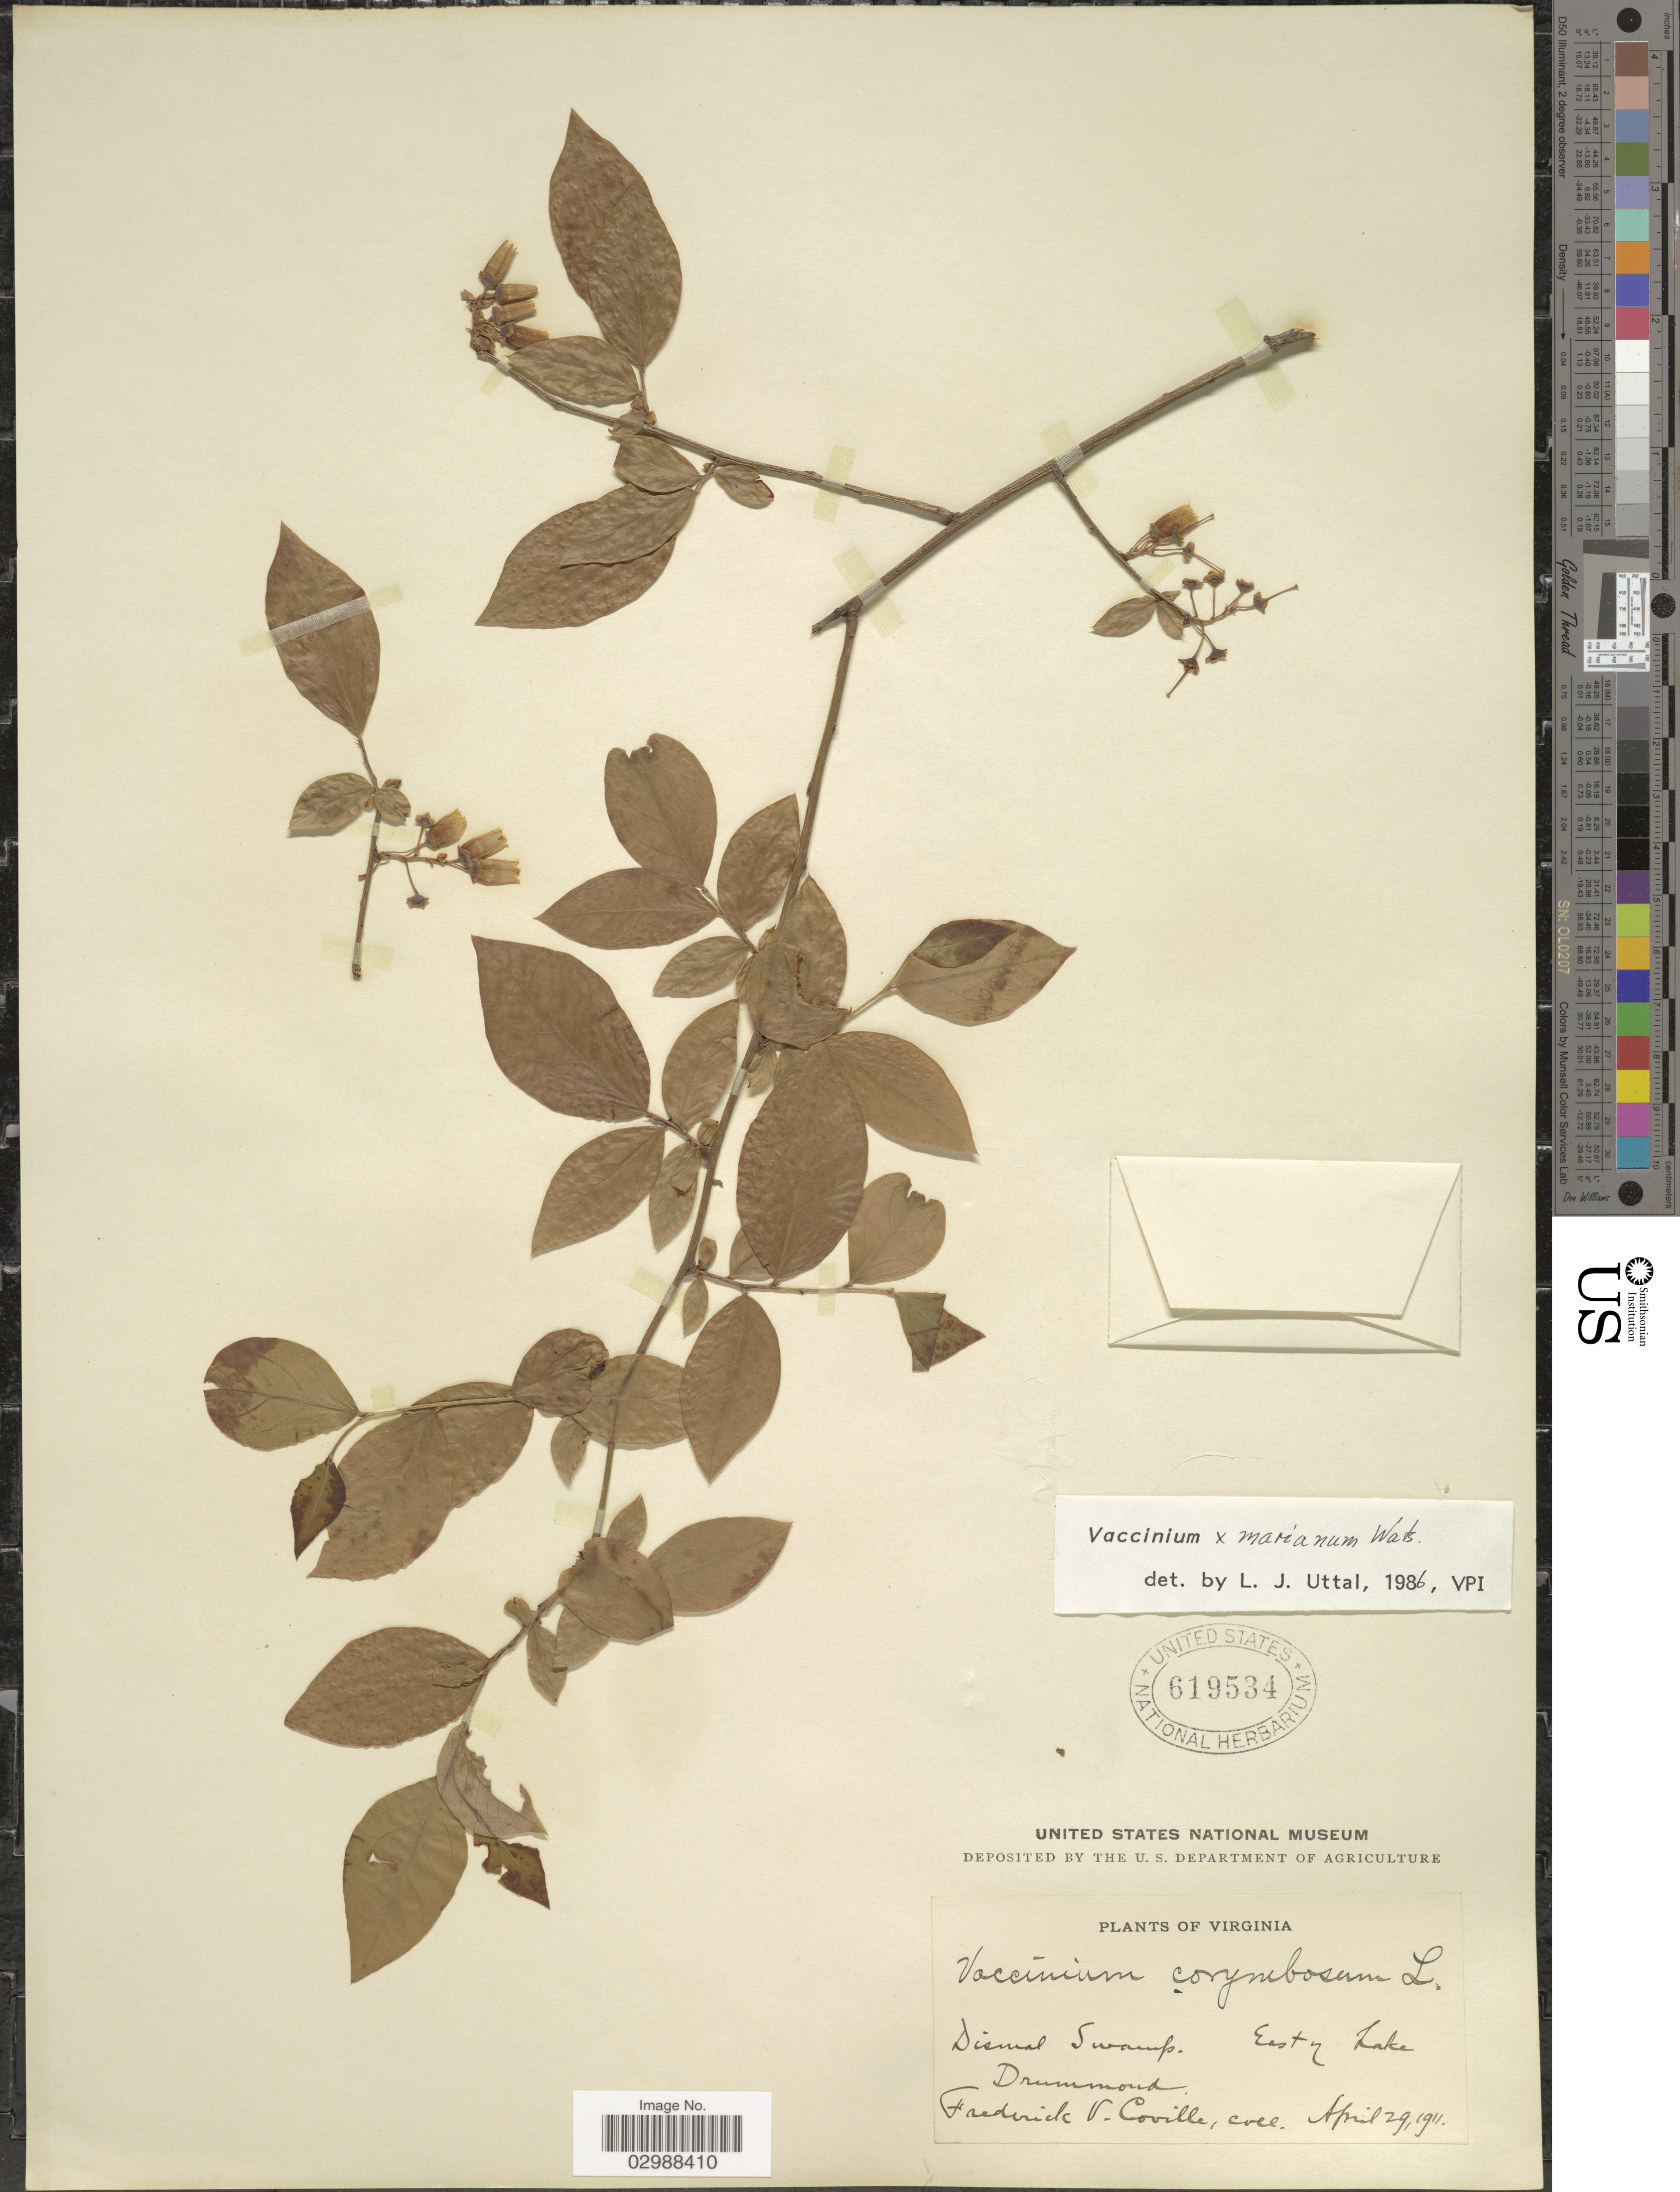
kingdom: Plantae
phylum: Tracheophyta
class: Magnoliopsida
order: Ericales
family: Ericaceae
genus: Vaccinium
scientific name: Vaccinium x marianum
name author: P. Watson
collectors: F. V. Coville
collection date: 1911-04-29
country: United States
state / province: Virginia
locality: Dismal Swamp. East of Lake Drummond.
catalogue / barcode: US 619534